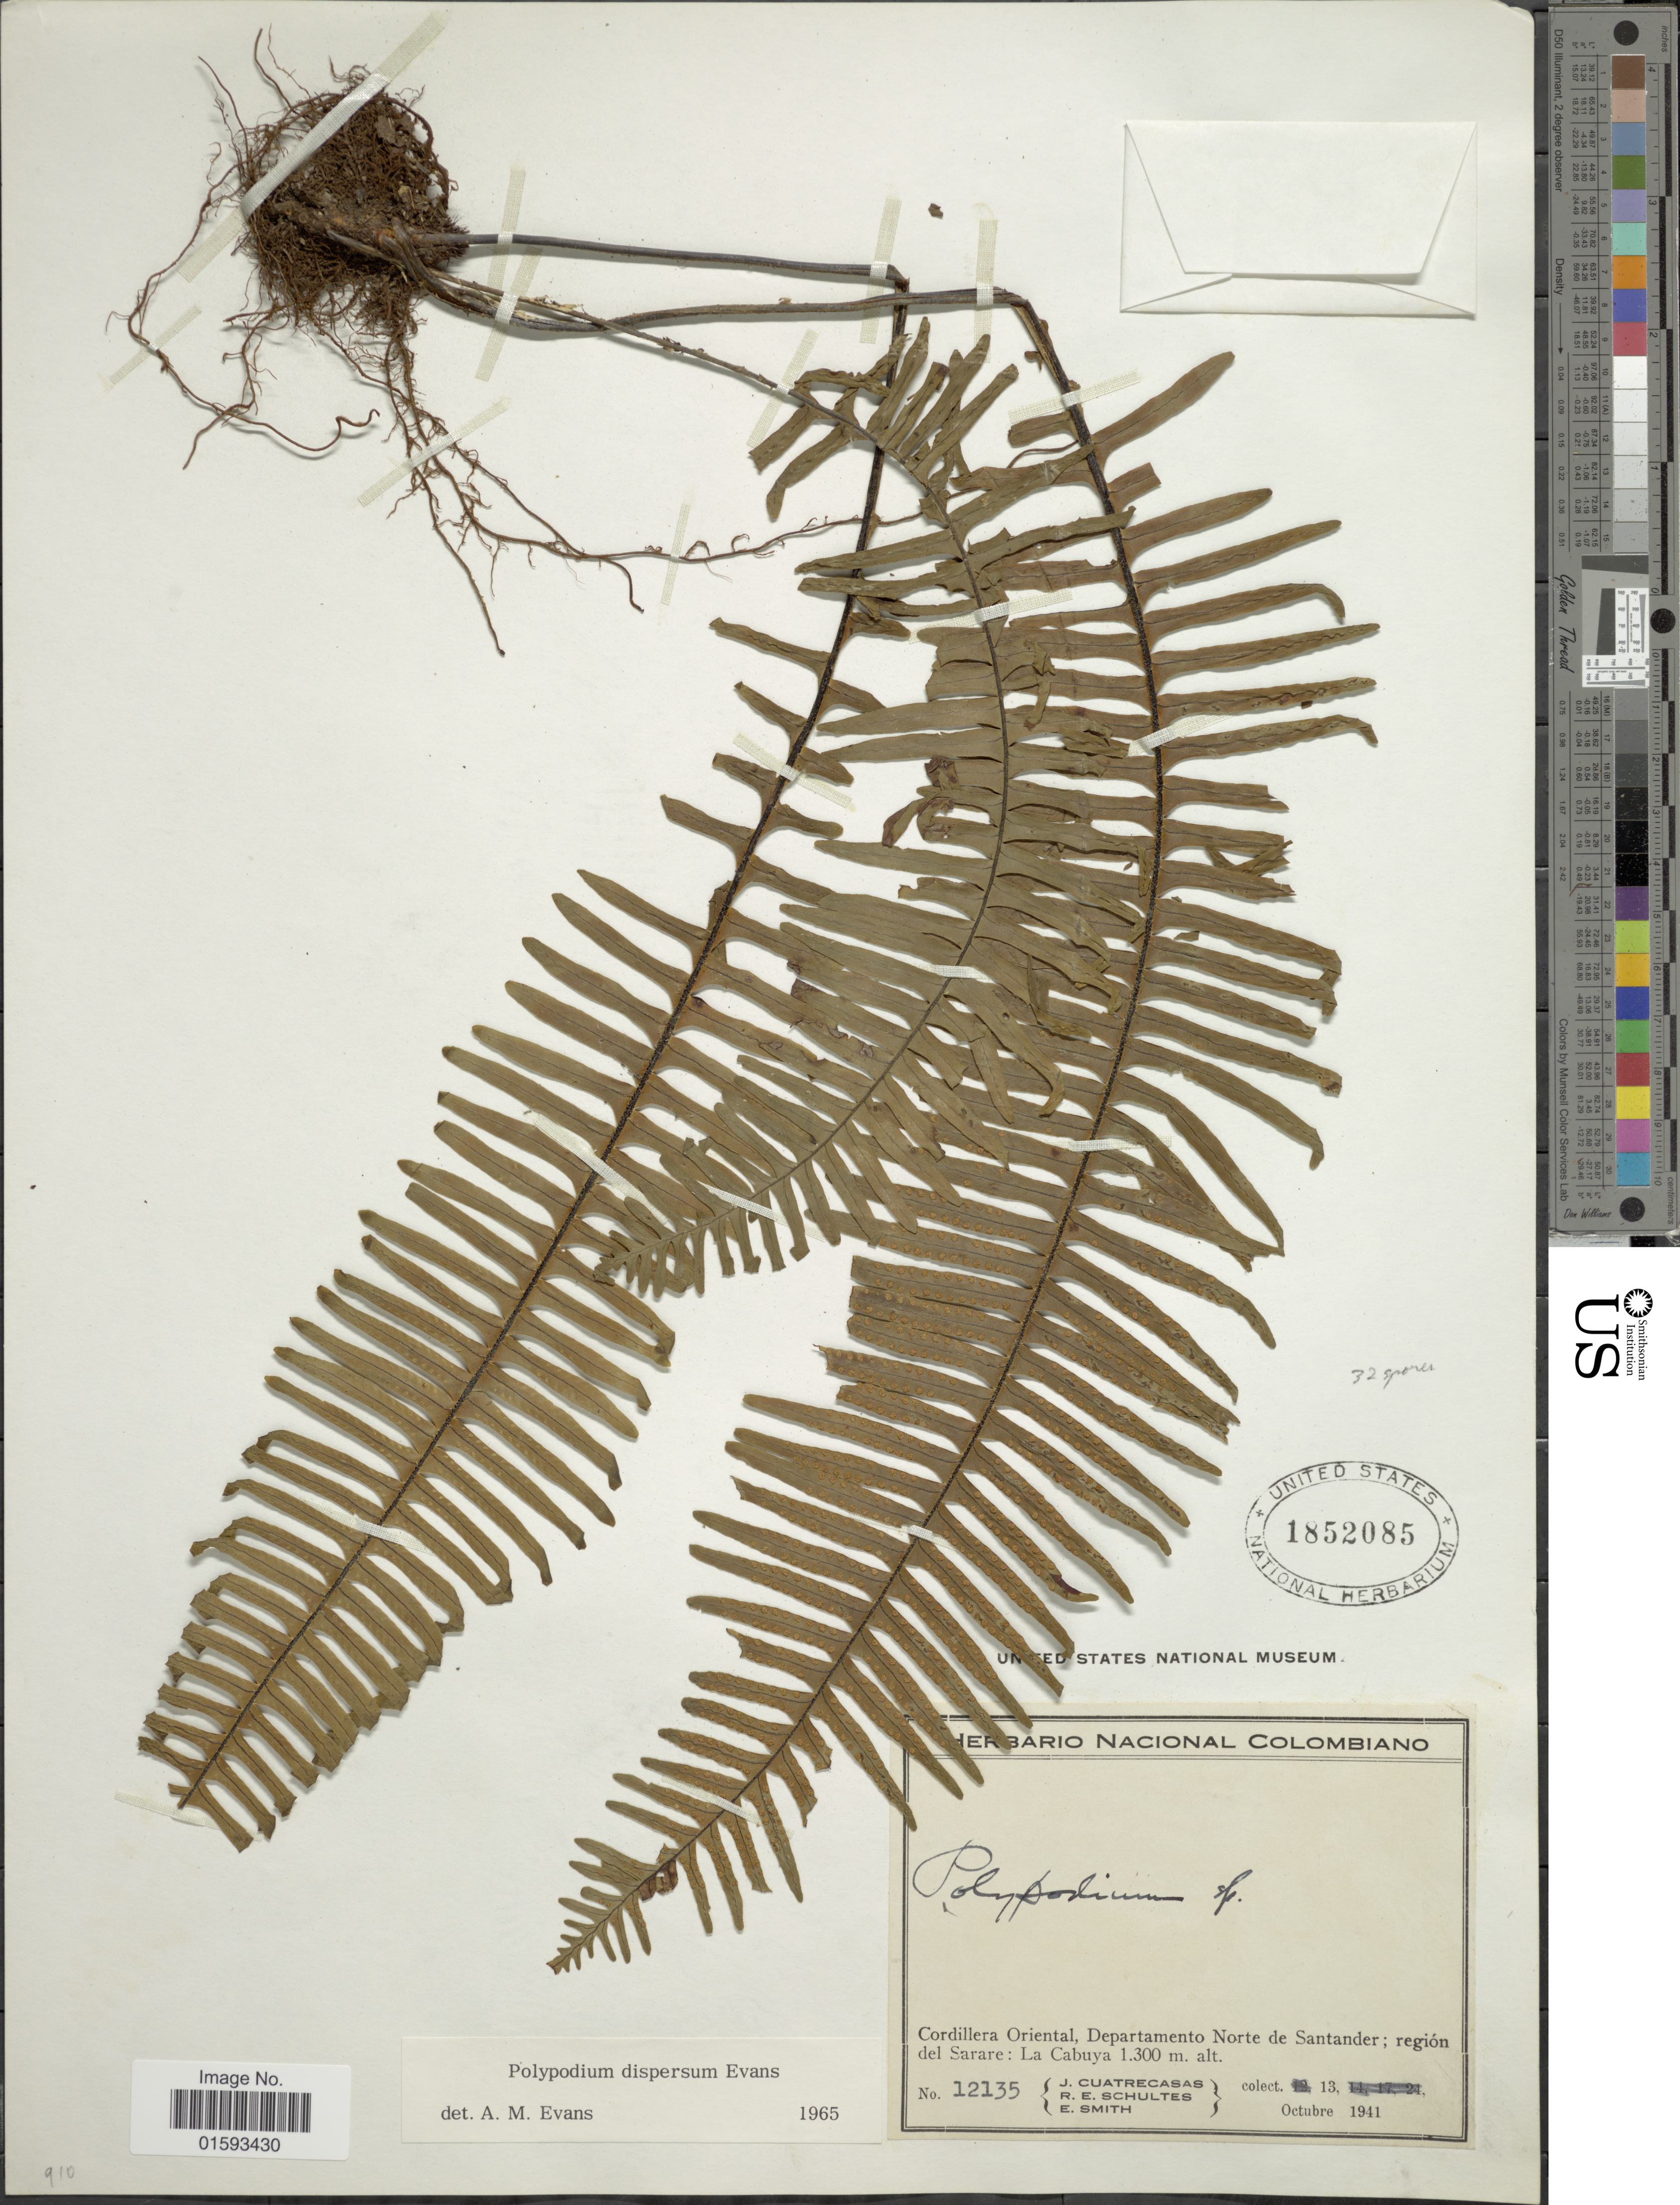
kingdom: Plantae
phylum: Tracheophyta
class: Polypodiopsida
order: Polypodiales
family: Polypodiaceae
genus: Pecluma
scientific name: Pecluma dispersa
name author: (A.M. Evans) M.G. Price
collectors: J. Cuatrecasas, R. E. Schultes & C. E. Smith Jr.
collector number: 12135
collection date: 1941-10-13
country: Colombia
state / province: Norte de Santander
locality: Cordillera Oriental; region del Sarare: La Cabuya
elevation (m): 1300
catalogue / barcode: US 1852085